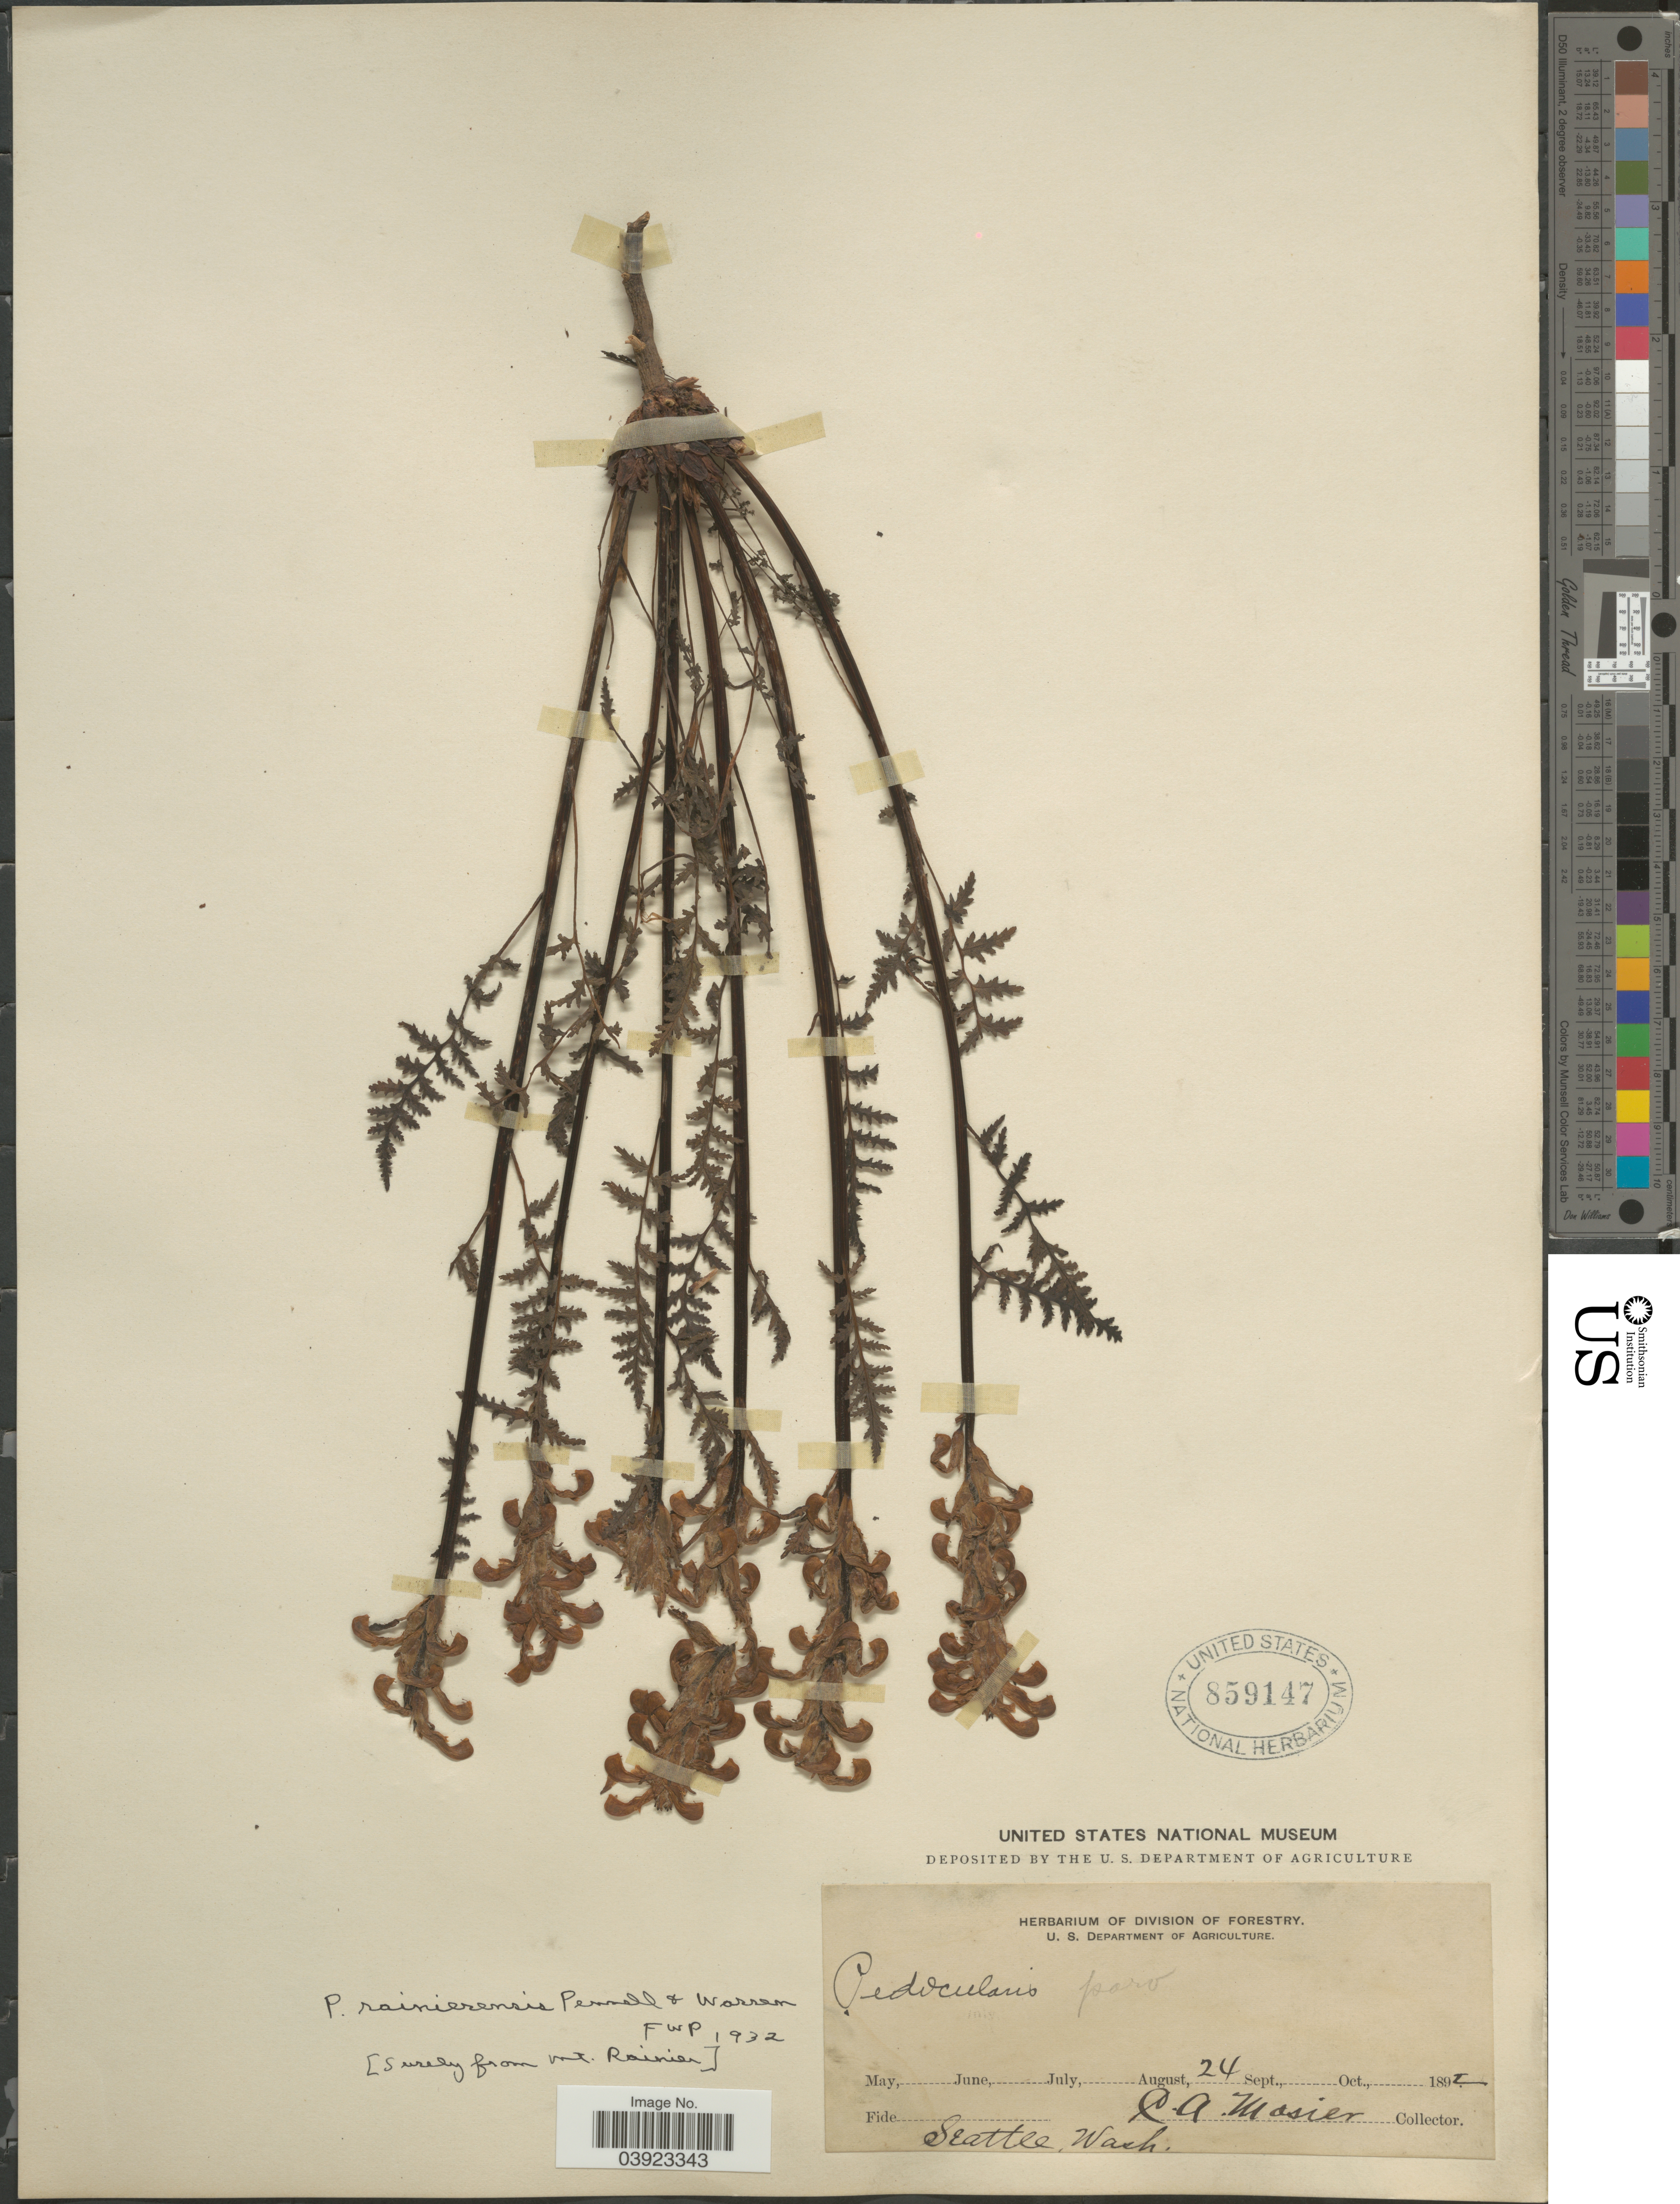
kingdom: Plantae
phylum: Tracheophyta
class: Magnoliopsida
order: Lamiales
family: Orobanchaceae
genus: Pedicularis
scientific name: Pedicularis rainierensis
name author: Pennell & F.A. Warren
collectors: C. A. Mosier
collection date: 1892-08-24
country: United States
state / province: Washington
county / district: King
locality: Seattle.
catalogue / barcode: US 859147